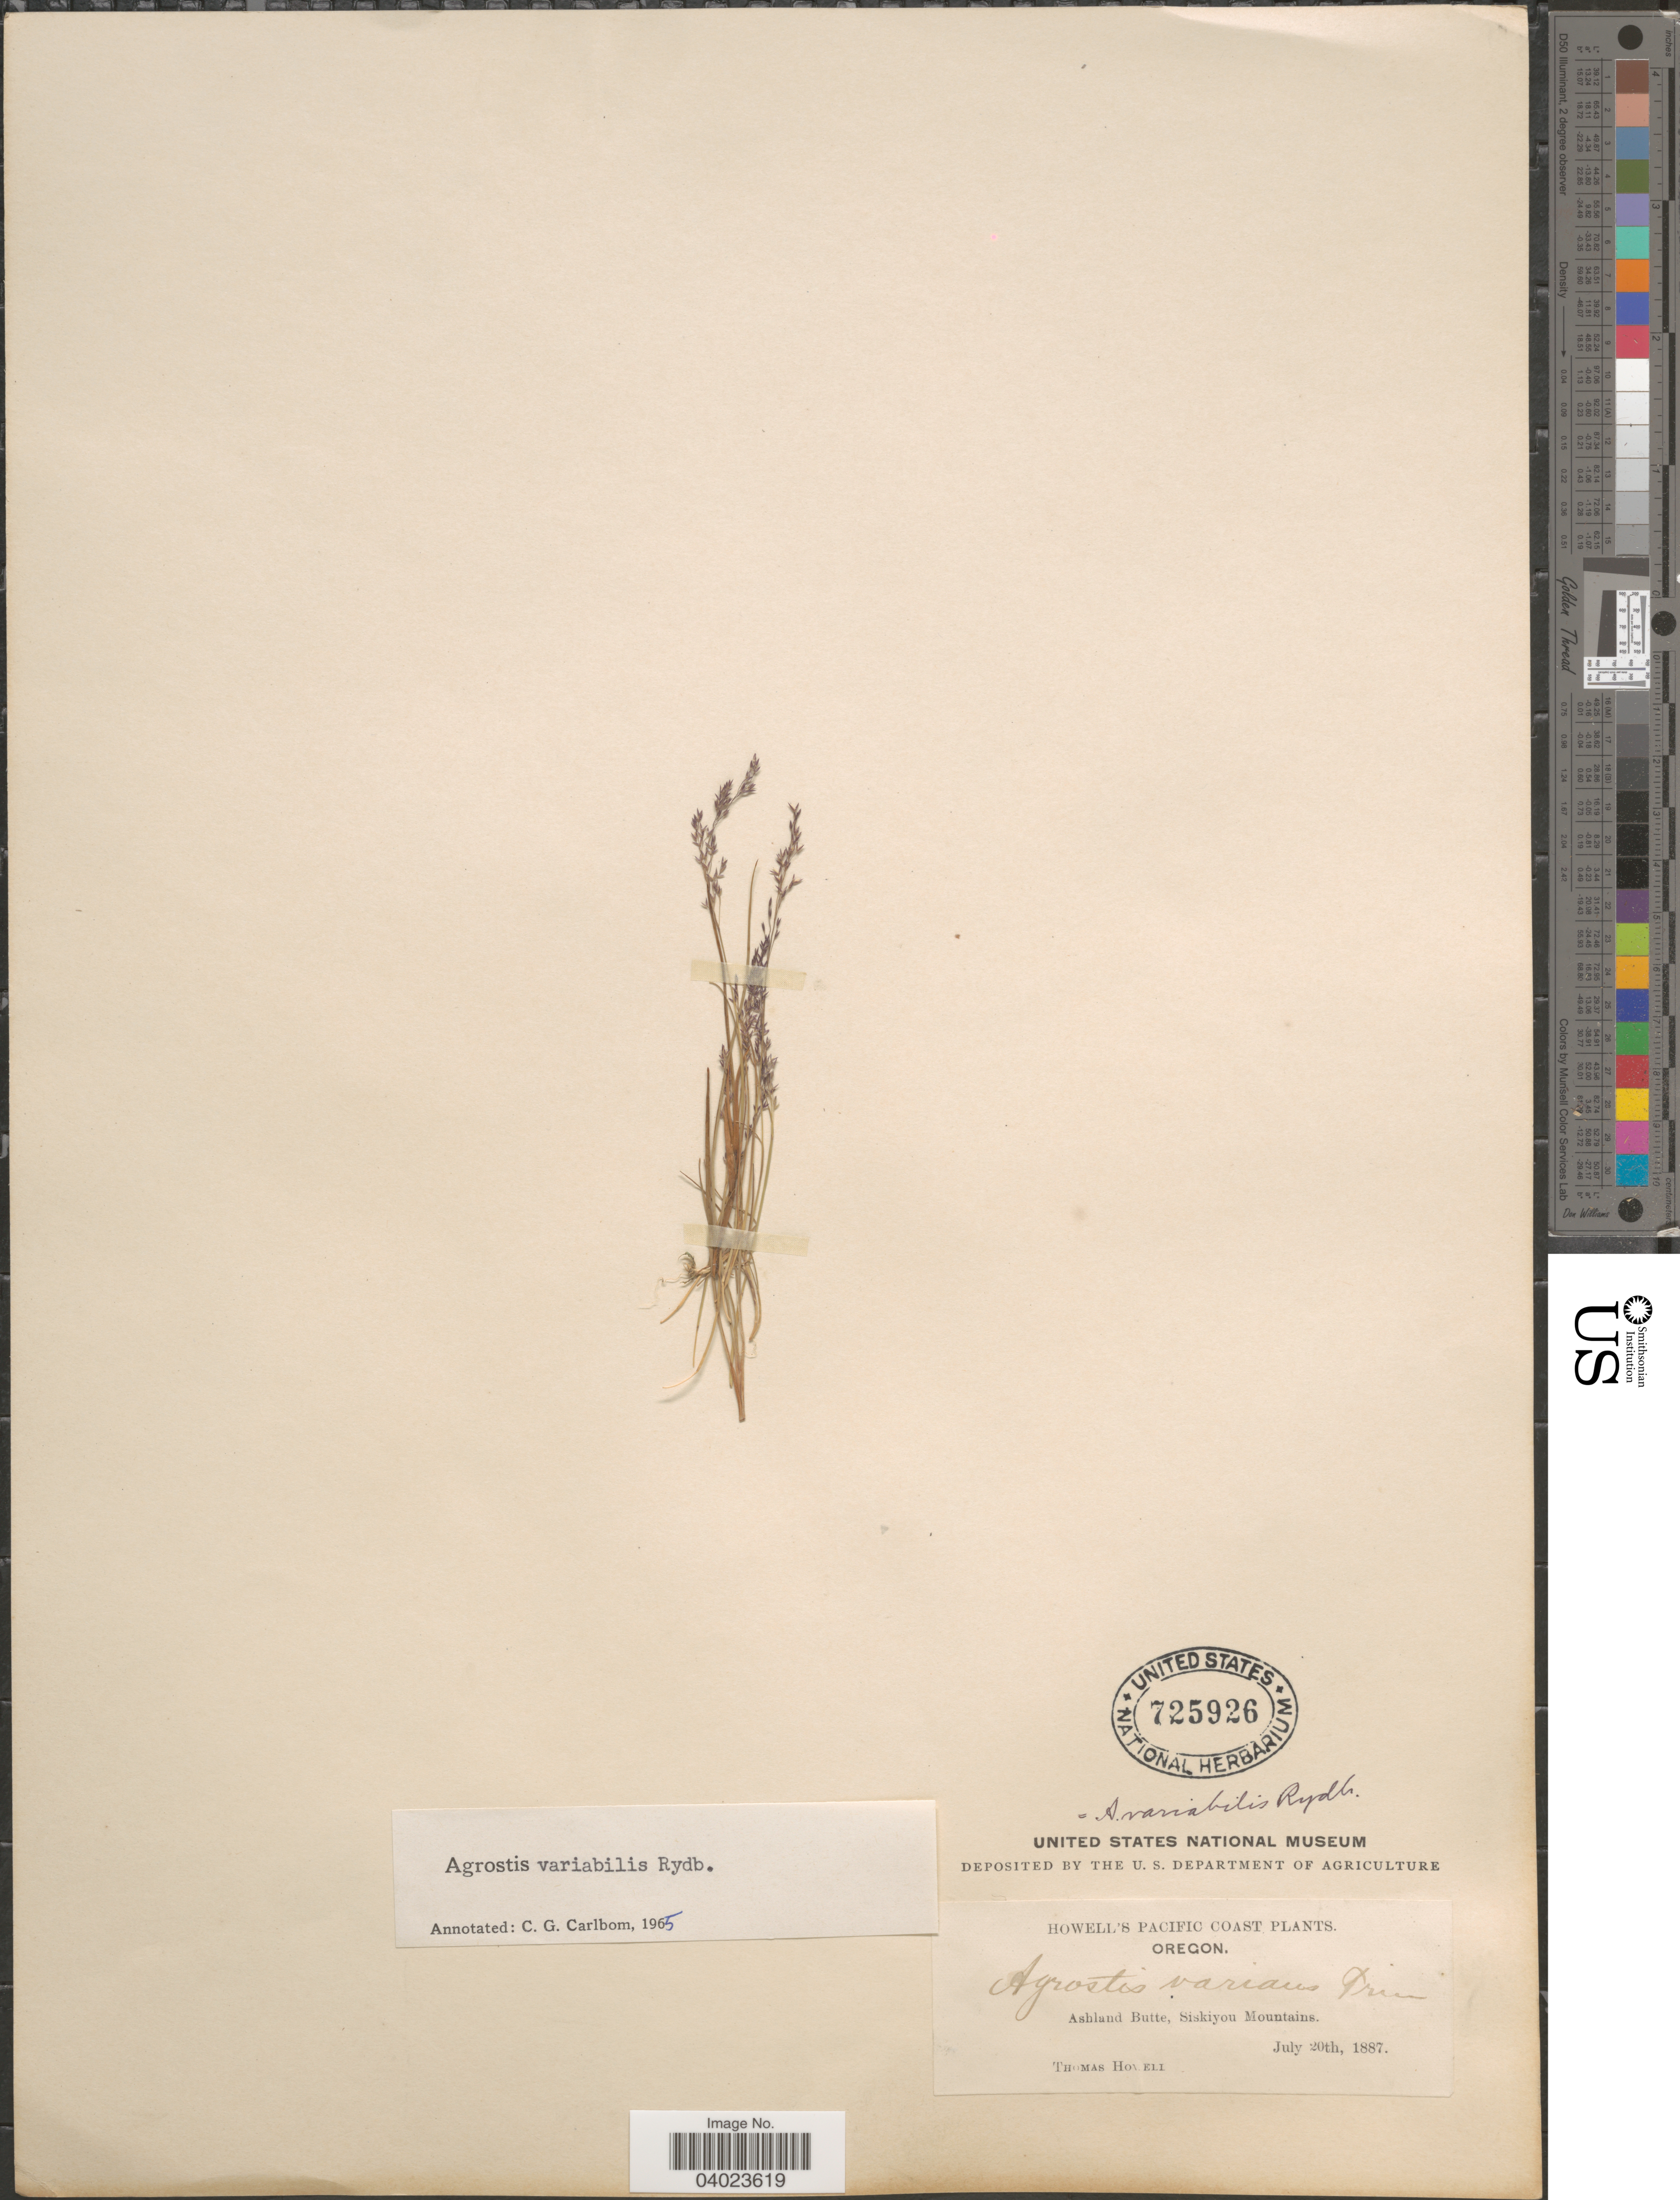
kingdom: Plantae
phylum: Tracheophyta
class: Liliopsida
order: Poales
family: Poaceae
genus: Agrostis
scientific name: Agrostis variabilis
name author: Rydb.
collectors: T. Howell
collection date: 1887-07-20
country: United States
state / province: Oregon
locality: Pacific Coast. Ashland Butte, Siskiyou Mountains.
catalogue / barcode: US 725926